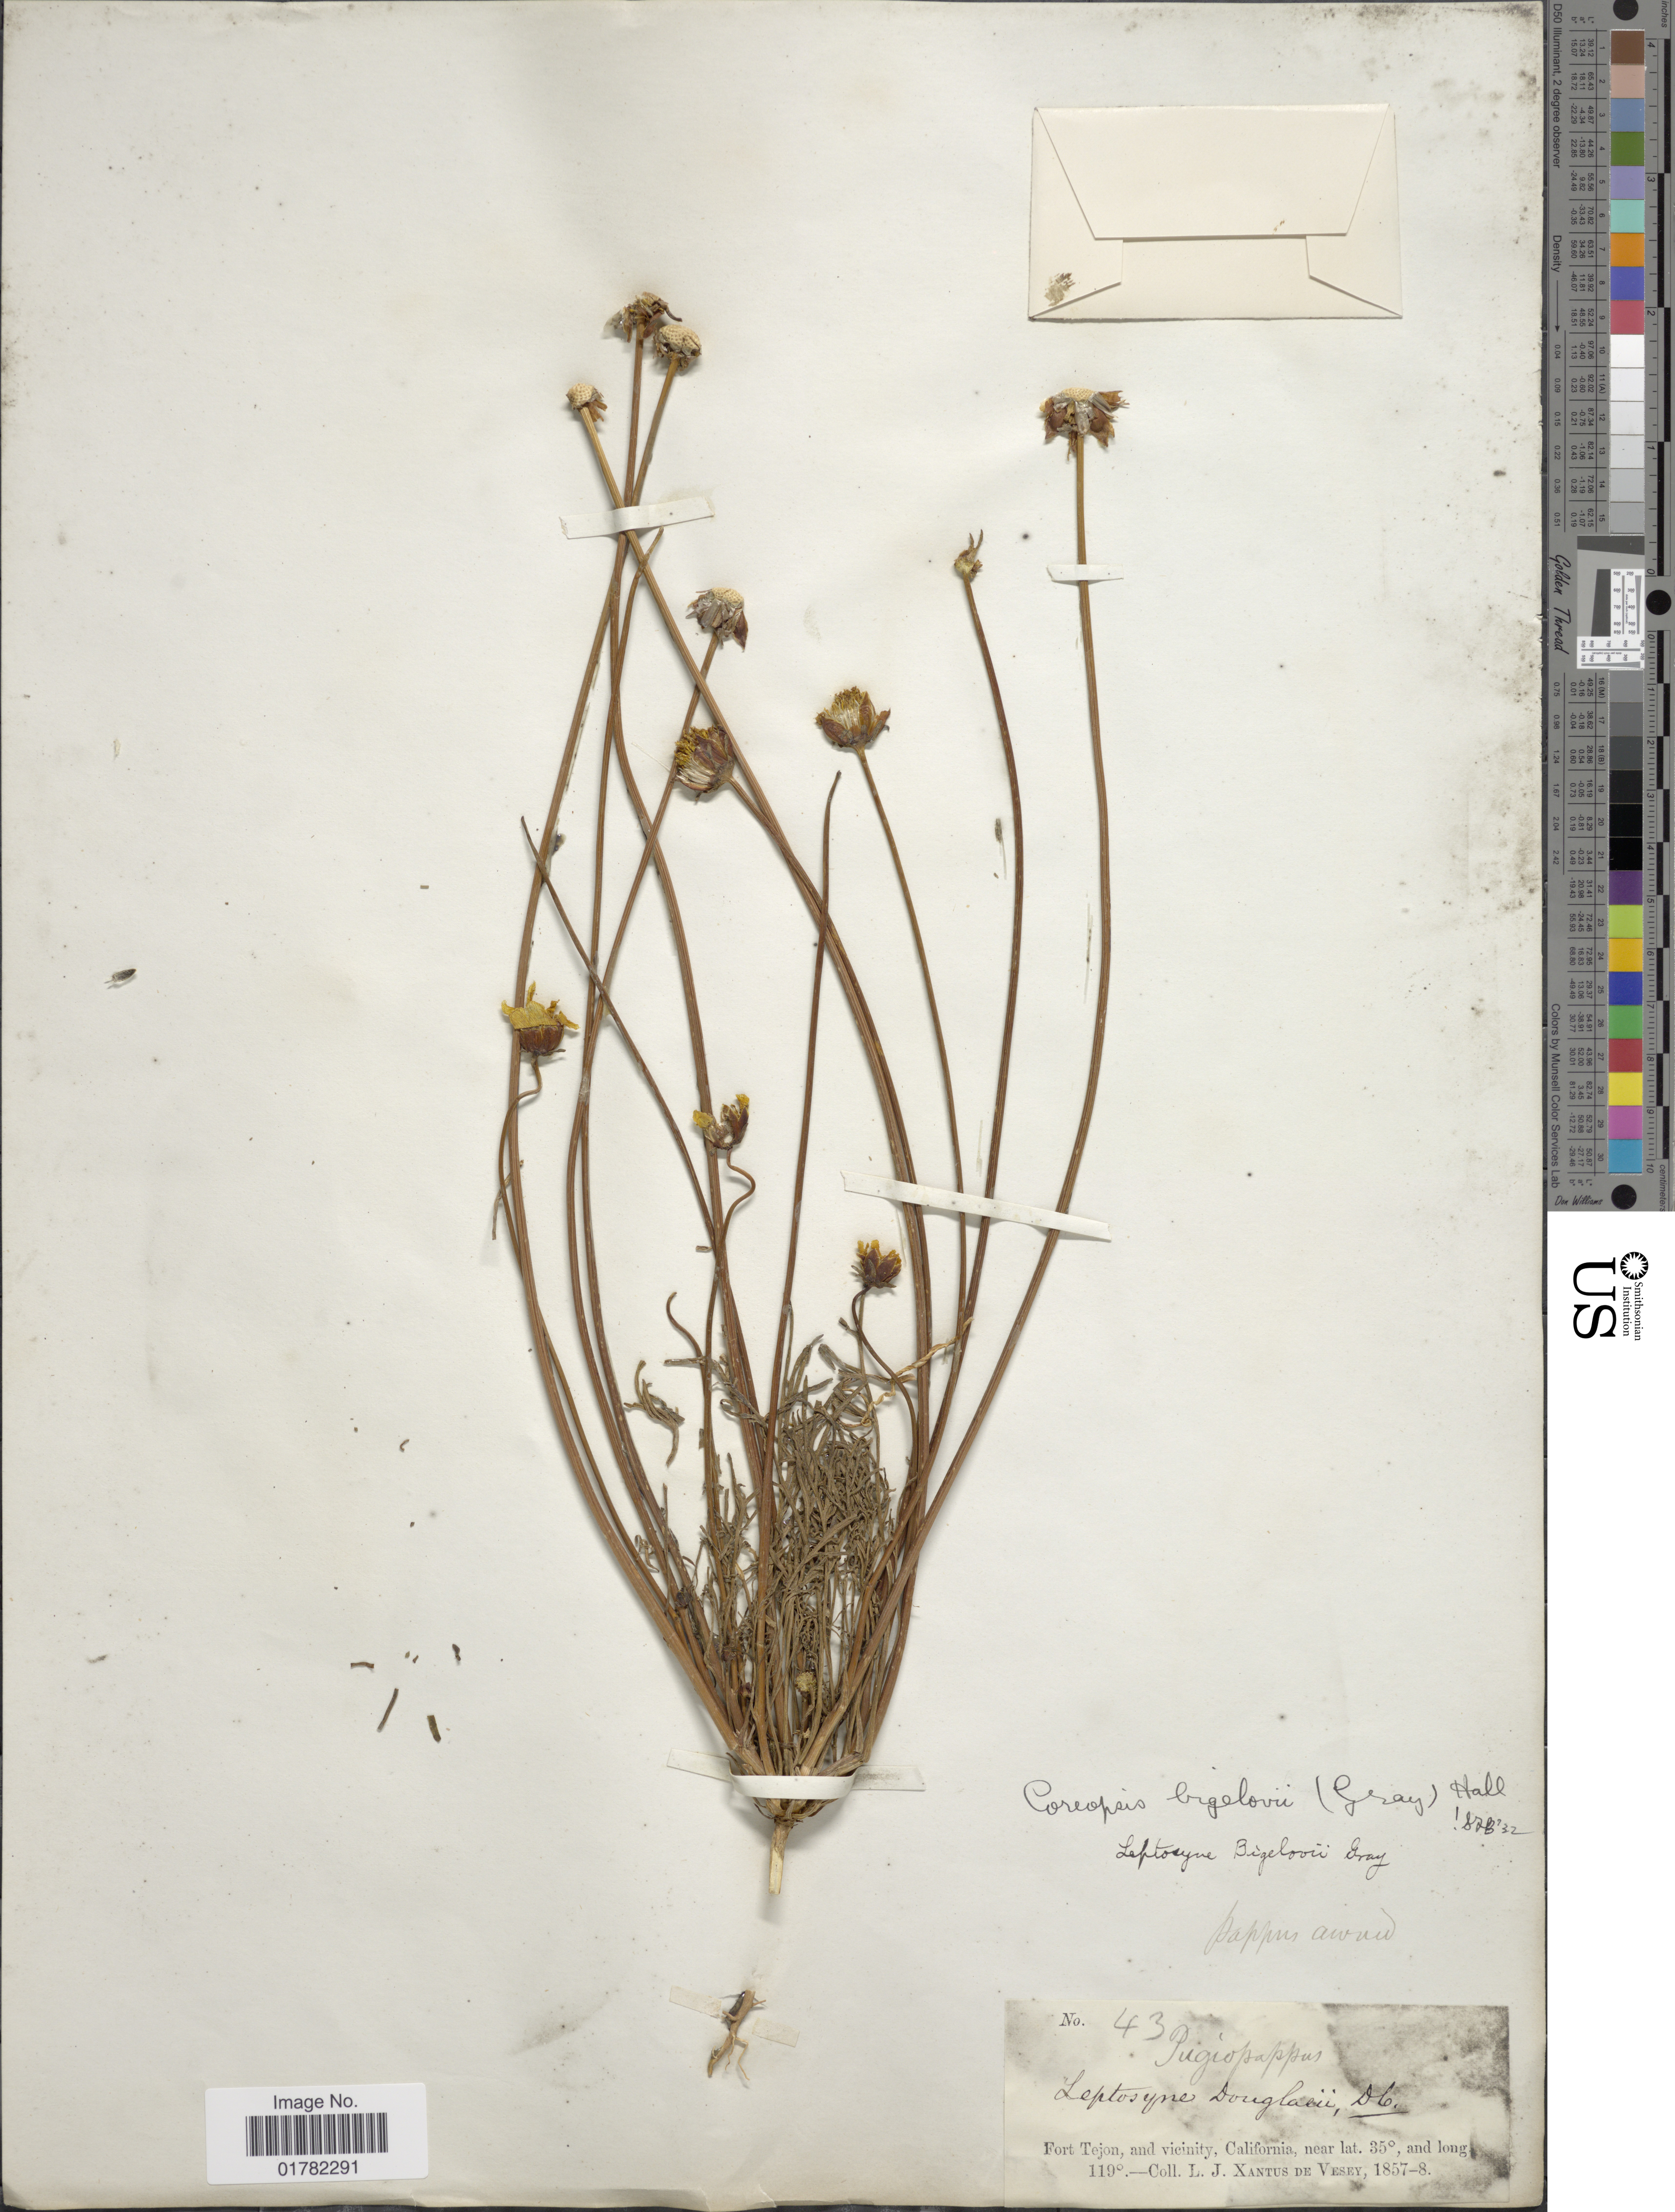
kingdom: Plantae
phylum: Tracheophyta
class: Magnoliopsida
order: Asterales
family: Asteraceae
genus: Coreopsis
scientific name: Coreopsis bigelovii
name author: (A. Gray) Voss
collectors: L. Xantus de Vesey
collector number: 43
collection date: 1857/1888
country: United States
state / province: California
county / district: Kern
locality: Fort Tejon, and vicinity